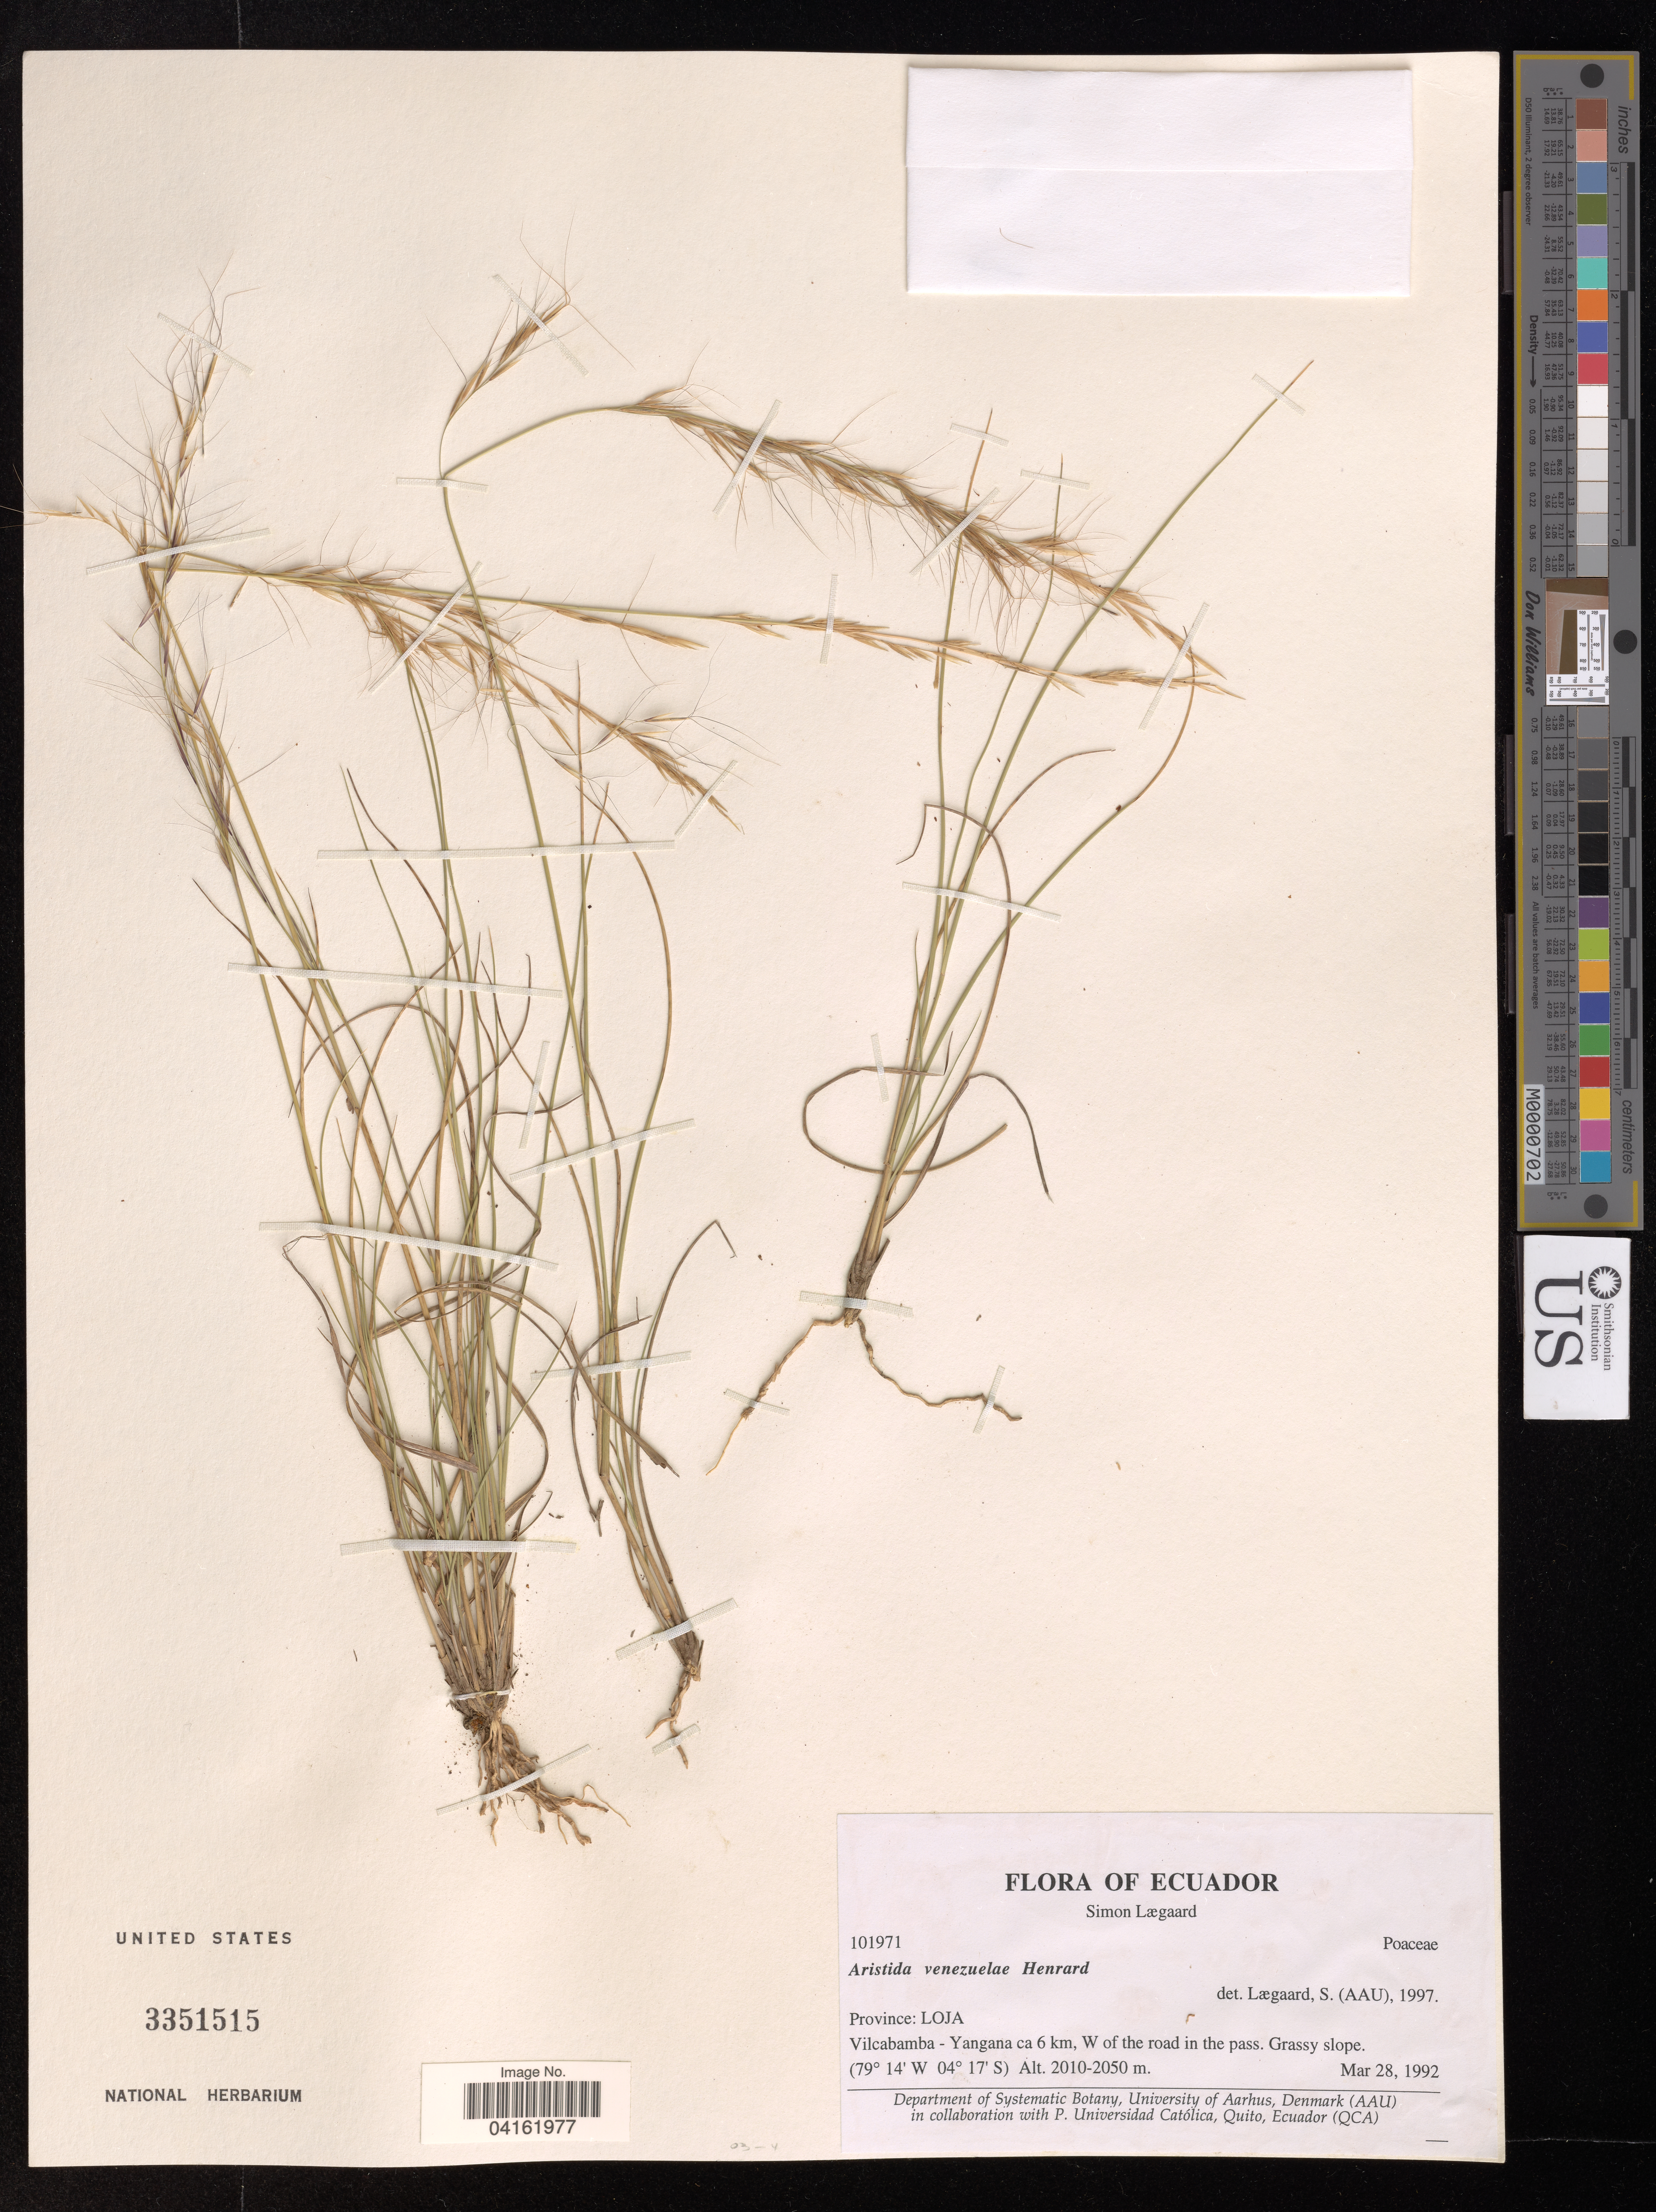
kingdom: Plantae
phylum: Tracheophyta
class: Liliopsida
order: Poales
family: Poaceae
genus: Aristida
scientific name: Aristida venesuelae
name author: Henr.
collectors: S. Lægaard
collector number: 101971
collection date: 1992-03-28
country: Ecuador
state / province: Loja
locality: Vilcabamba - Yangana ca 6 km, W of the road in the pass.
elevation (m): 2010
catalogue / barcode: US 3351515